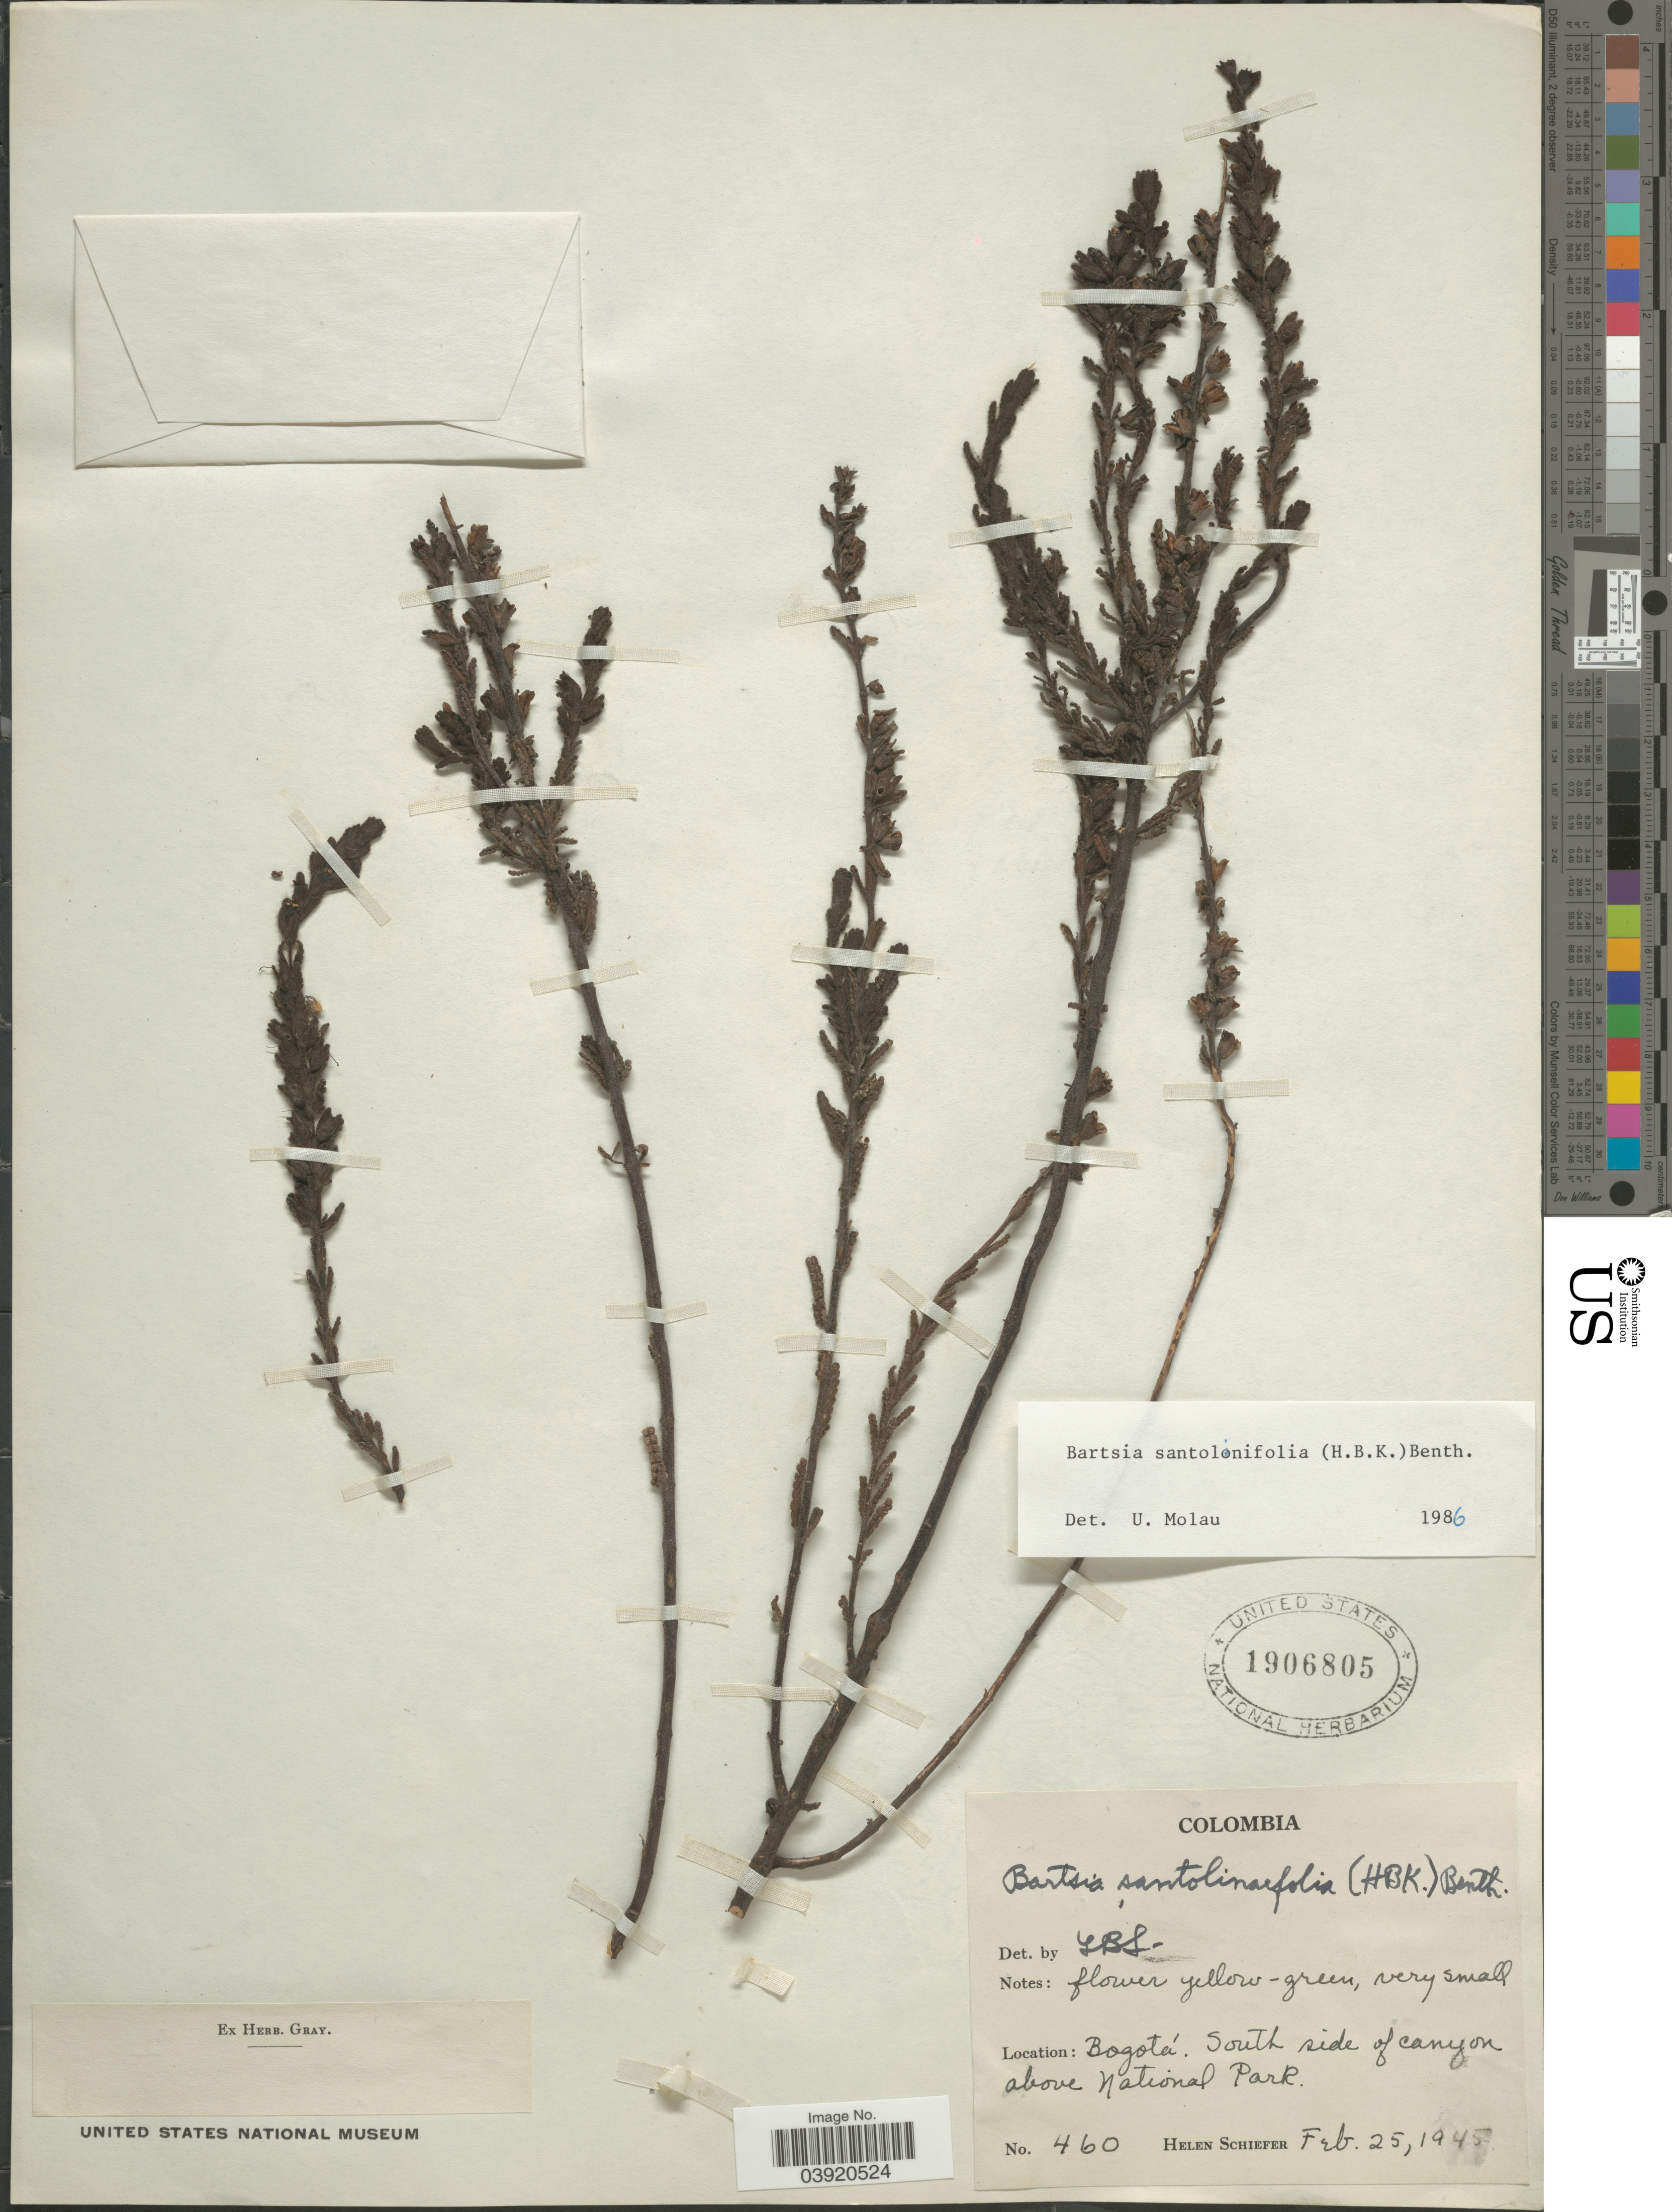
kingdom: Plantae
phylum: Tracheophyta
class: Magnoliopsida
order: Lamiales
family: Orobanchaceae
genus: Bartsia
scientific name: Bartsia santolinifolia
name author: (Kunth) Benth.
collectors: H. Schiefer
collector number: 460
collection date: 1945-02-25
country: Colombia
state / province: Bogota D.C.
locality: South side of canyon above National Park.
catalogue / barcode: US 1906805